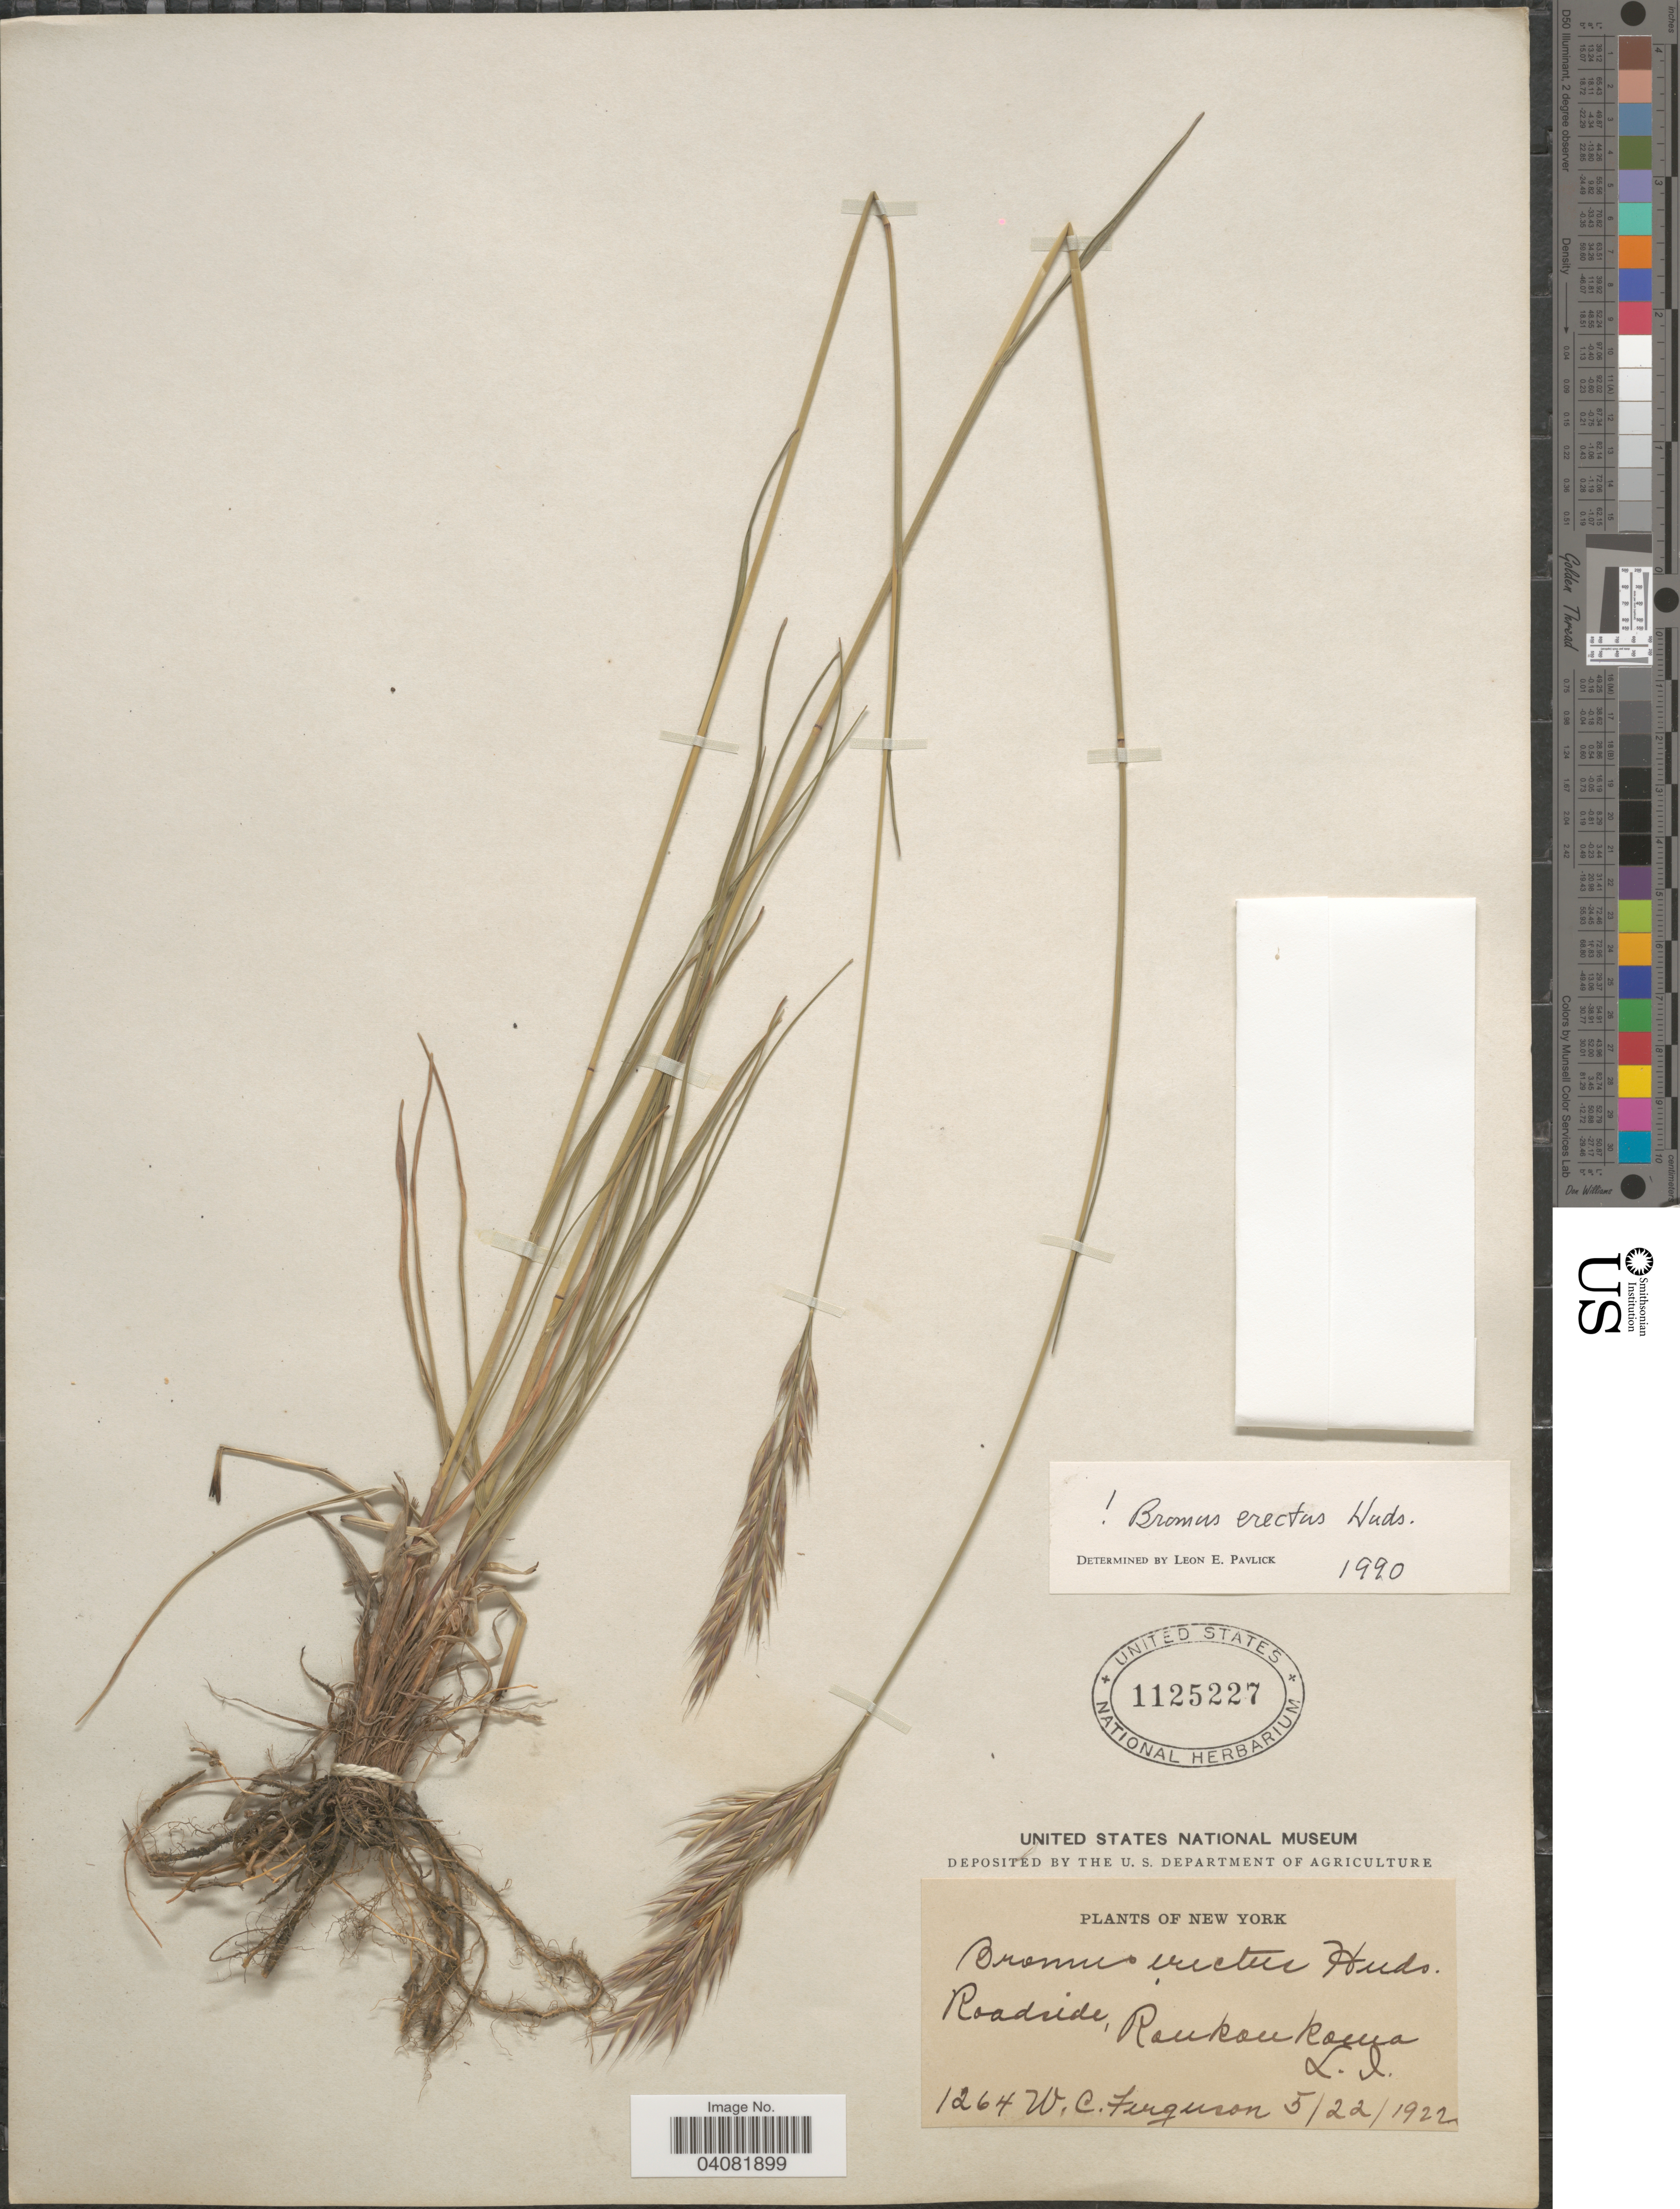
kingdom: Plantae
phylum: Tracheophyta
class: Liliopsida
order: Poales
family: Poaceae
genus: Bromus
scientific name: Bromus erectus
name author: Huds.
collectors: W. Ferguson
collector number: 1264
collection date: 1922-05-22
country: United States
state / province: New York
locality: Roadside, Ranran Row. L. I.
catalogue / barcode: US 1125227